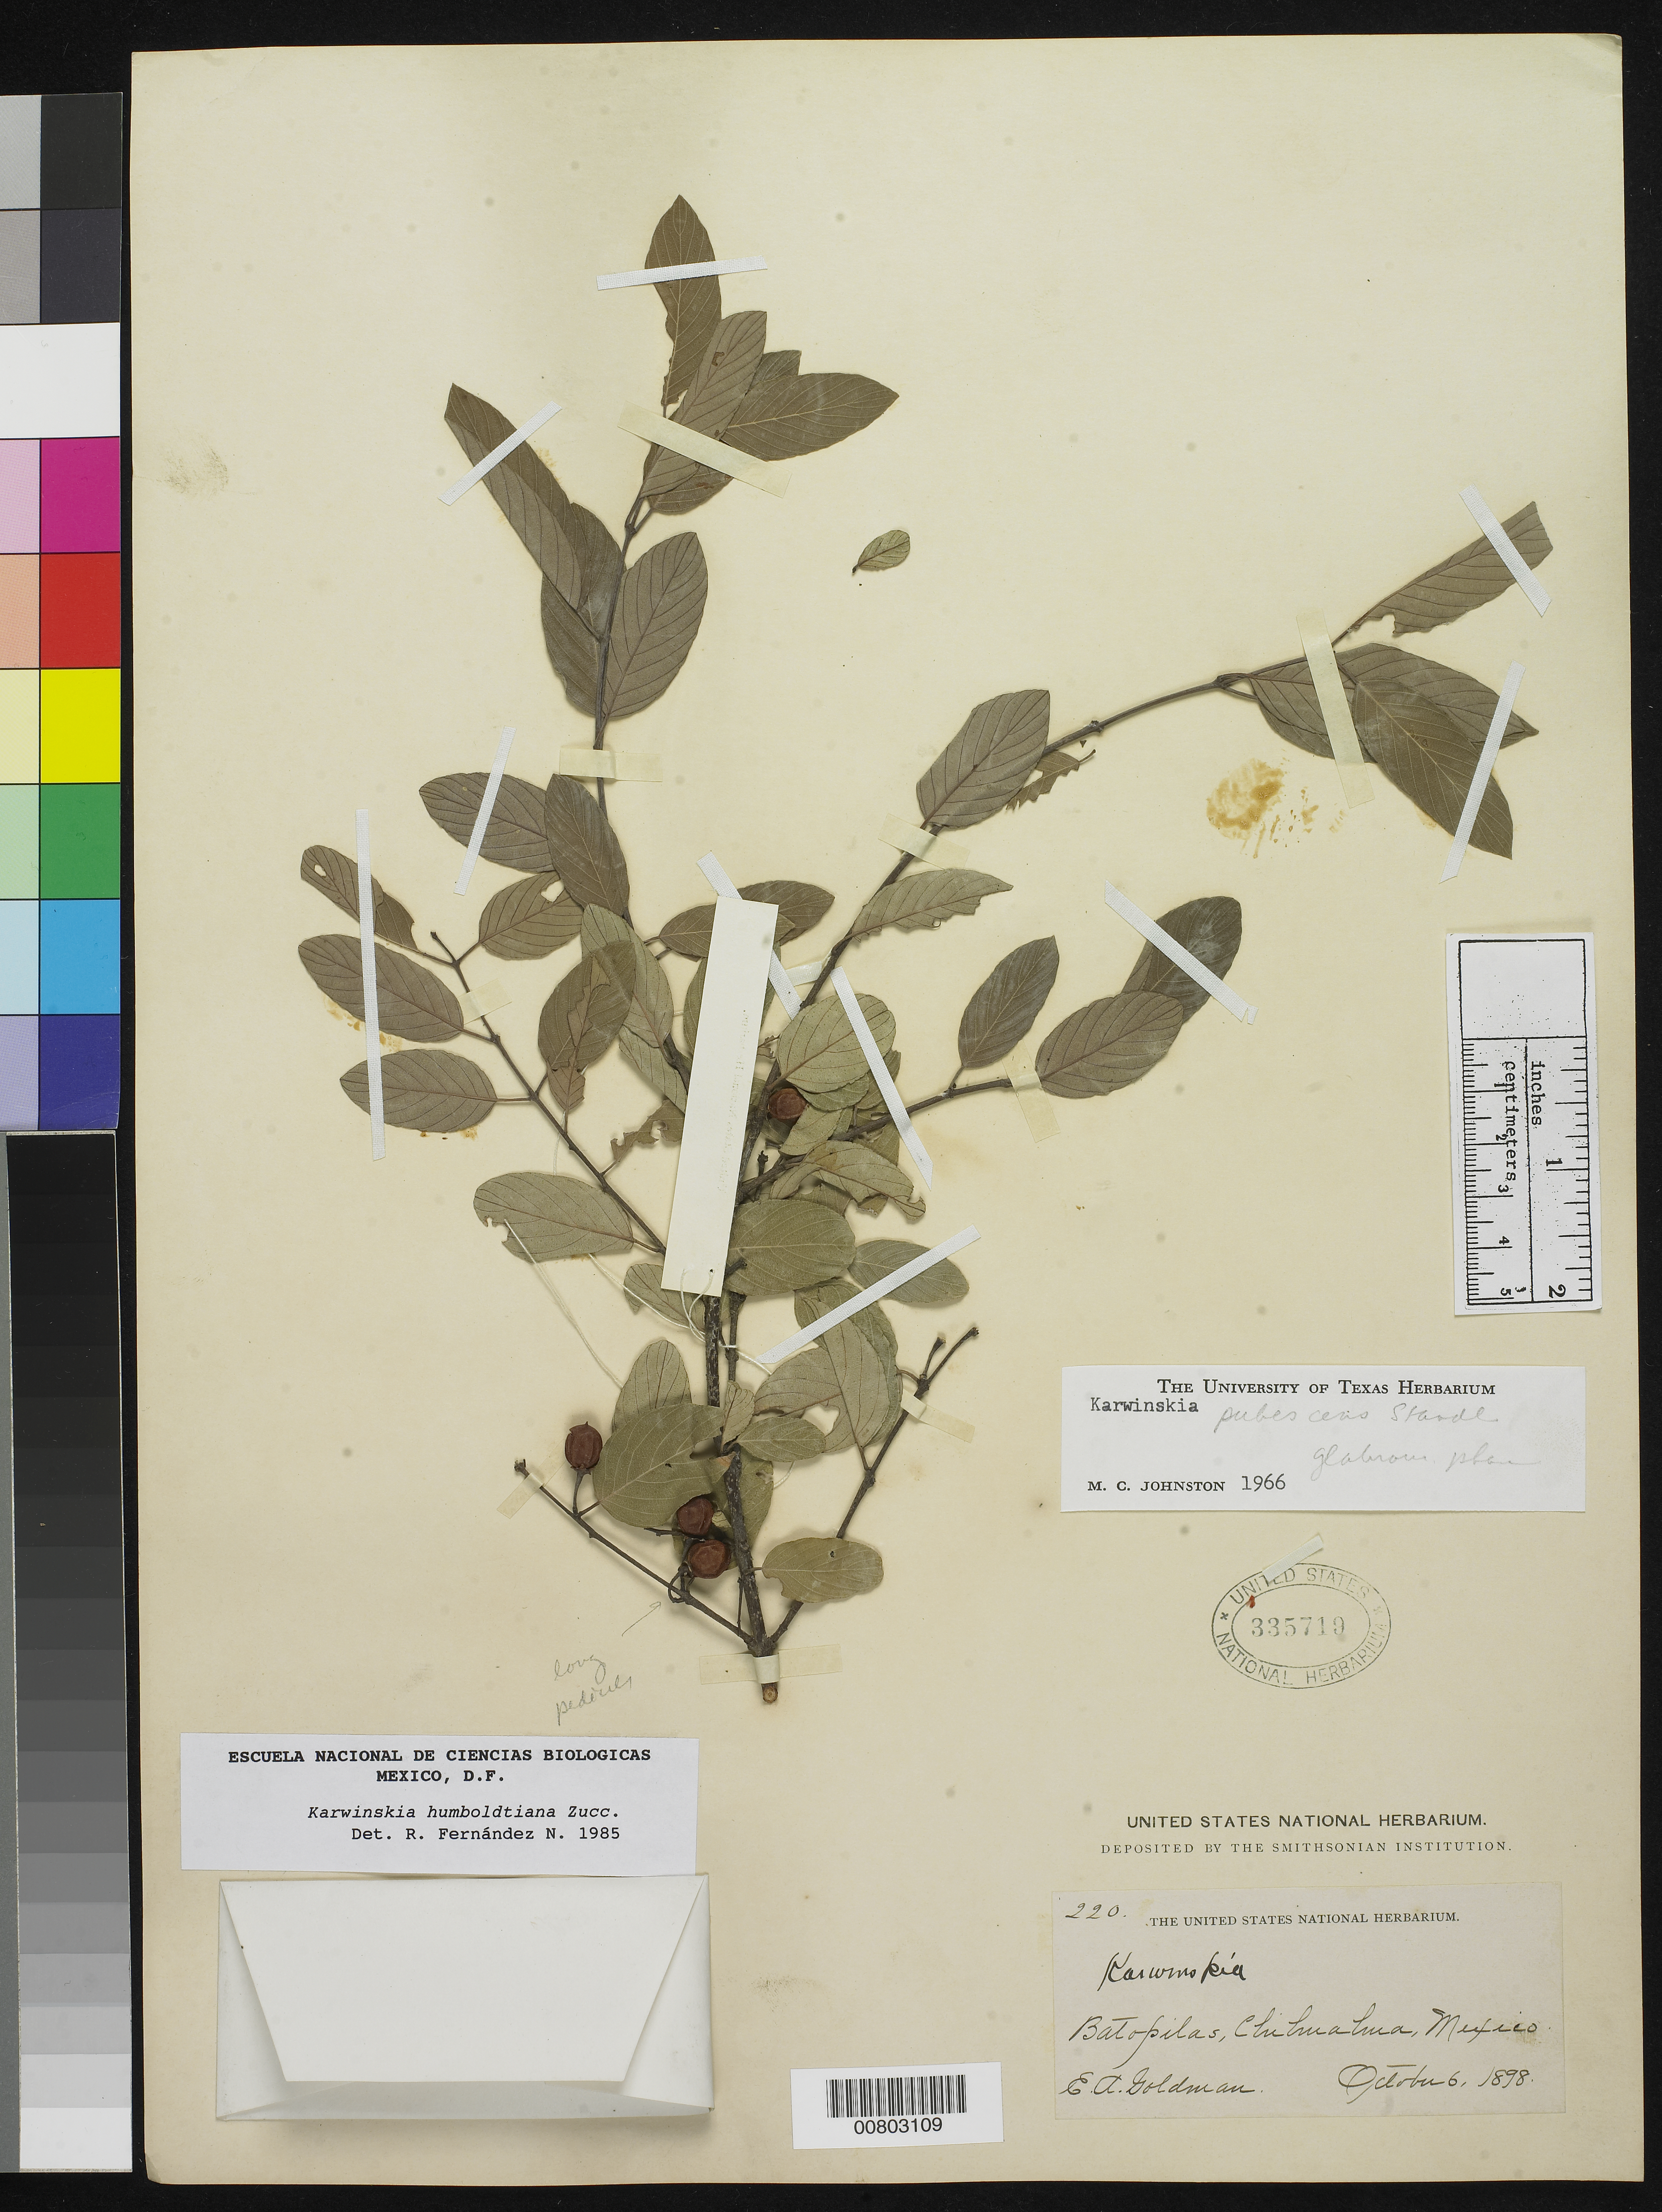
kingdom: Plantae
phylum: Tracheophyta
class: Magnoliopsida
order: Rosales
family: Rhamnaceae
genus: Karwinskia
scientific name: Karwinskia humboldtiana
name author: (Schult.) Zucc.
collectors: E. A. Goldman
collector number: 220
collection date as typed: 06 Oct 1898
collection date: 1898-10-06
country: Mexico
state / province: Chihuahua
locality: Batopilas, Chihuahua.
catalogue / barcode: US 335719